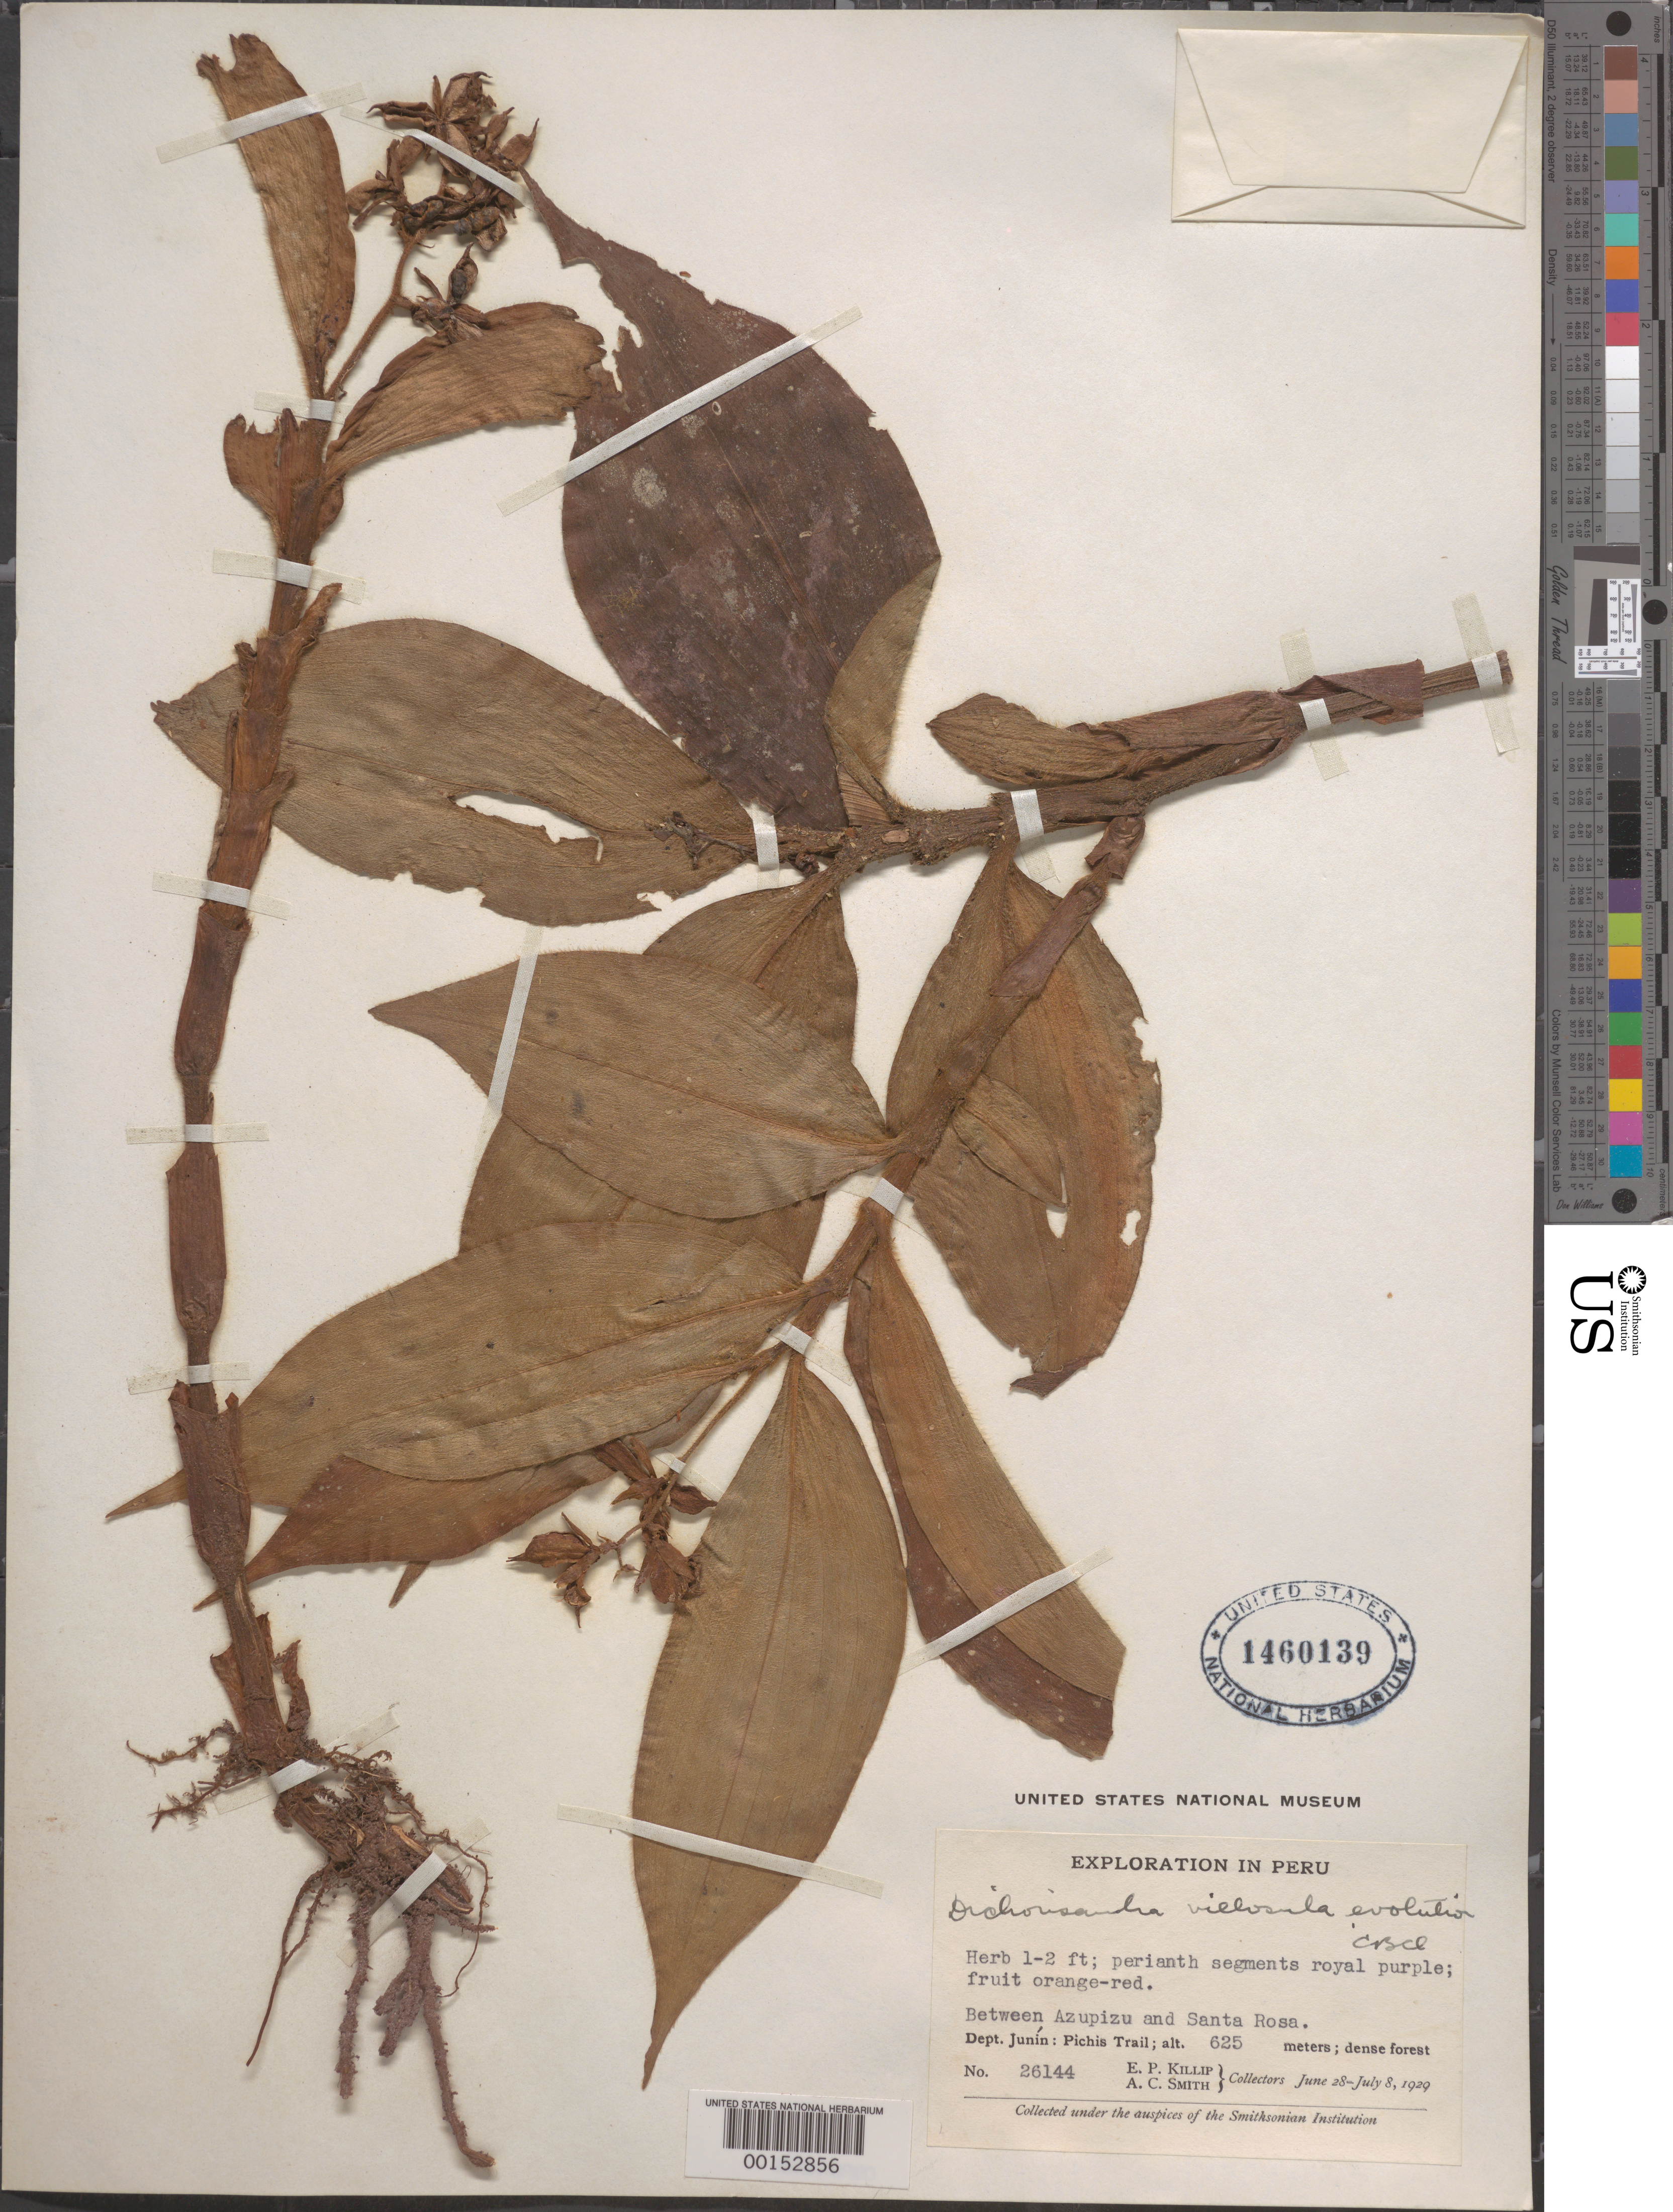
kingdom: Plantae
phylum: Tracheophyta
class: Liliopsida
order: Commelinales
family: Commelinaceae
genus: Dichorisandra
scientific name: Dichorisandra sp.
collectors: E. P. Killip & A. C. Smith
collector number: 26144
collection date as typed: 28 Jun 1929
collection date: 1929-06-28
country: Peru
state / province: Junín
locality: Pichis trail, between azupizu and santa rosa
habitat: Dense forest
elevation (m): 625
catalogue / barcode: US 1460139